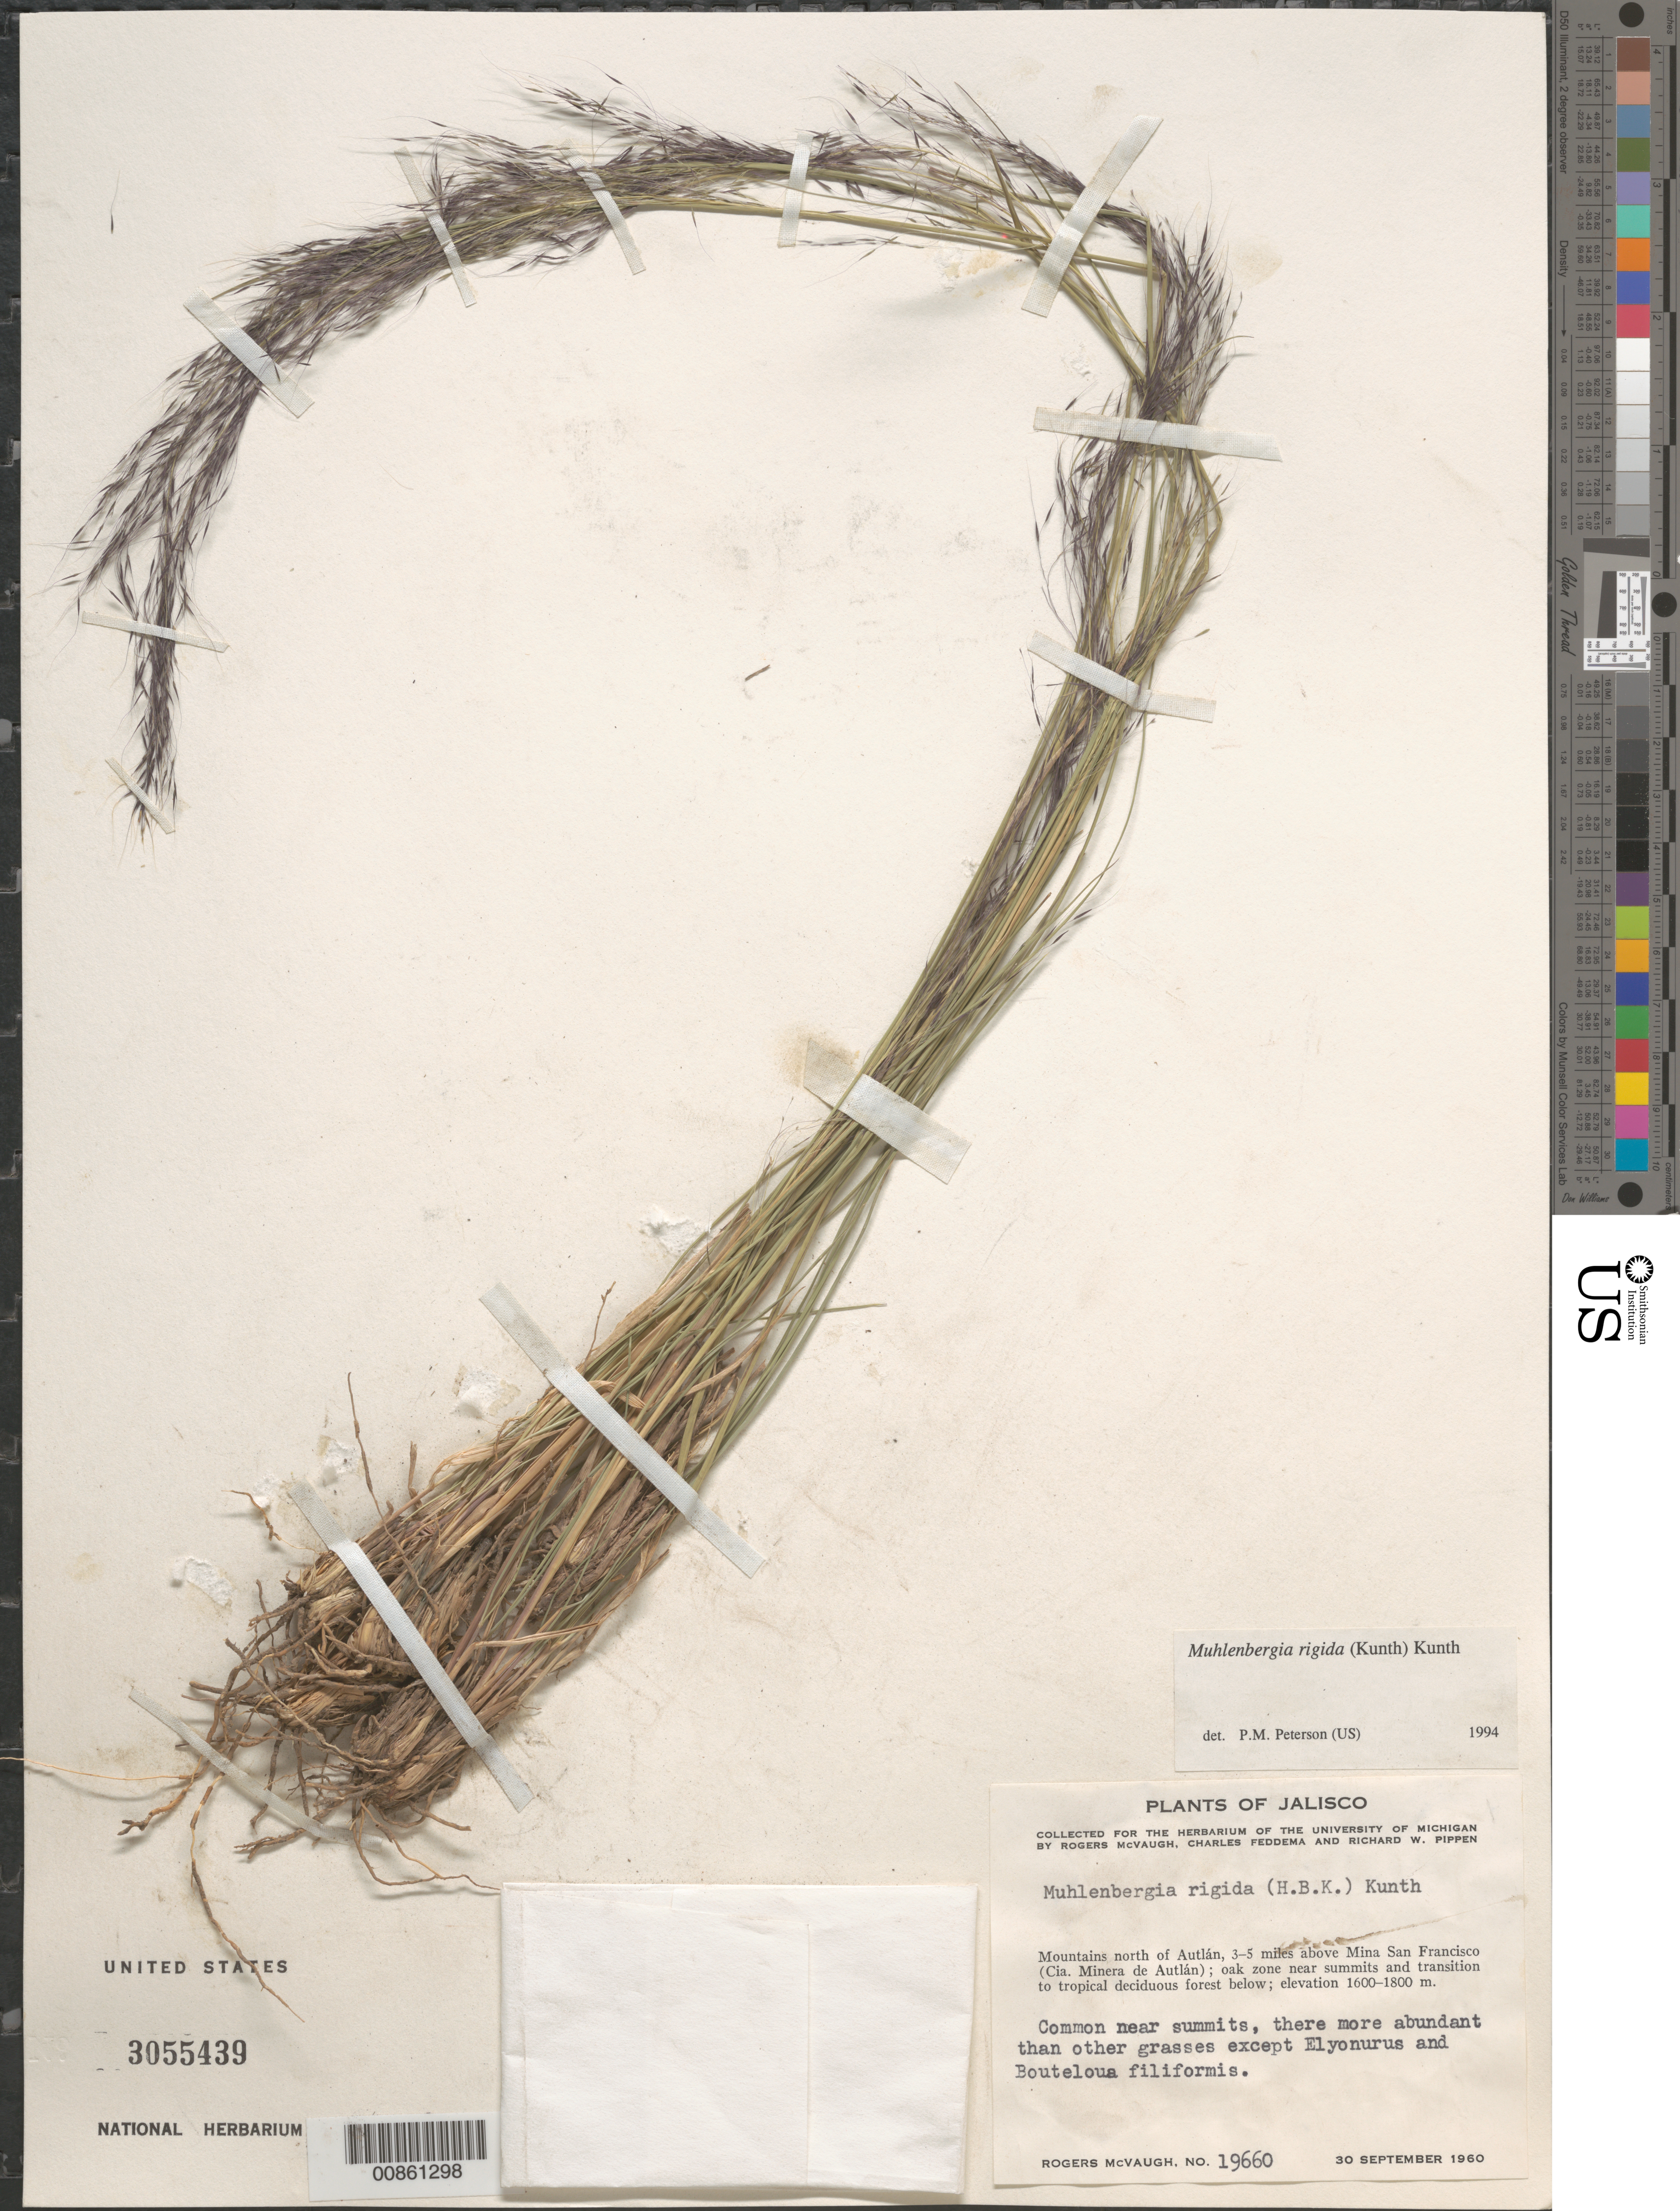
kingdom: Plantae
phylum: Tracheophyta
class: Liliopsida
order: Poales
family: Poaceae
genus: Muhlenbergia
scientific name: Muhlenbergia rigida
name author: (Kunth) Kunth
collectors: R. McVaugh, C. Feddema & R. W. Pippen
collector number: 19660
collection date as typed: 30 Oct 1960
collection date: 1960-10-30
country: Mexico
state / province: Jalisco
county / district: Autlán de Navarro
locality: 3-5 mi above Mina San Francisco, mpio. Autlán de Navarro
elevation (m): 1600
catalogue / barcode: US 3055439